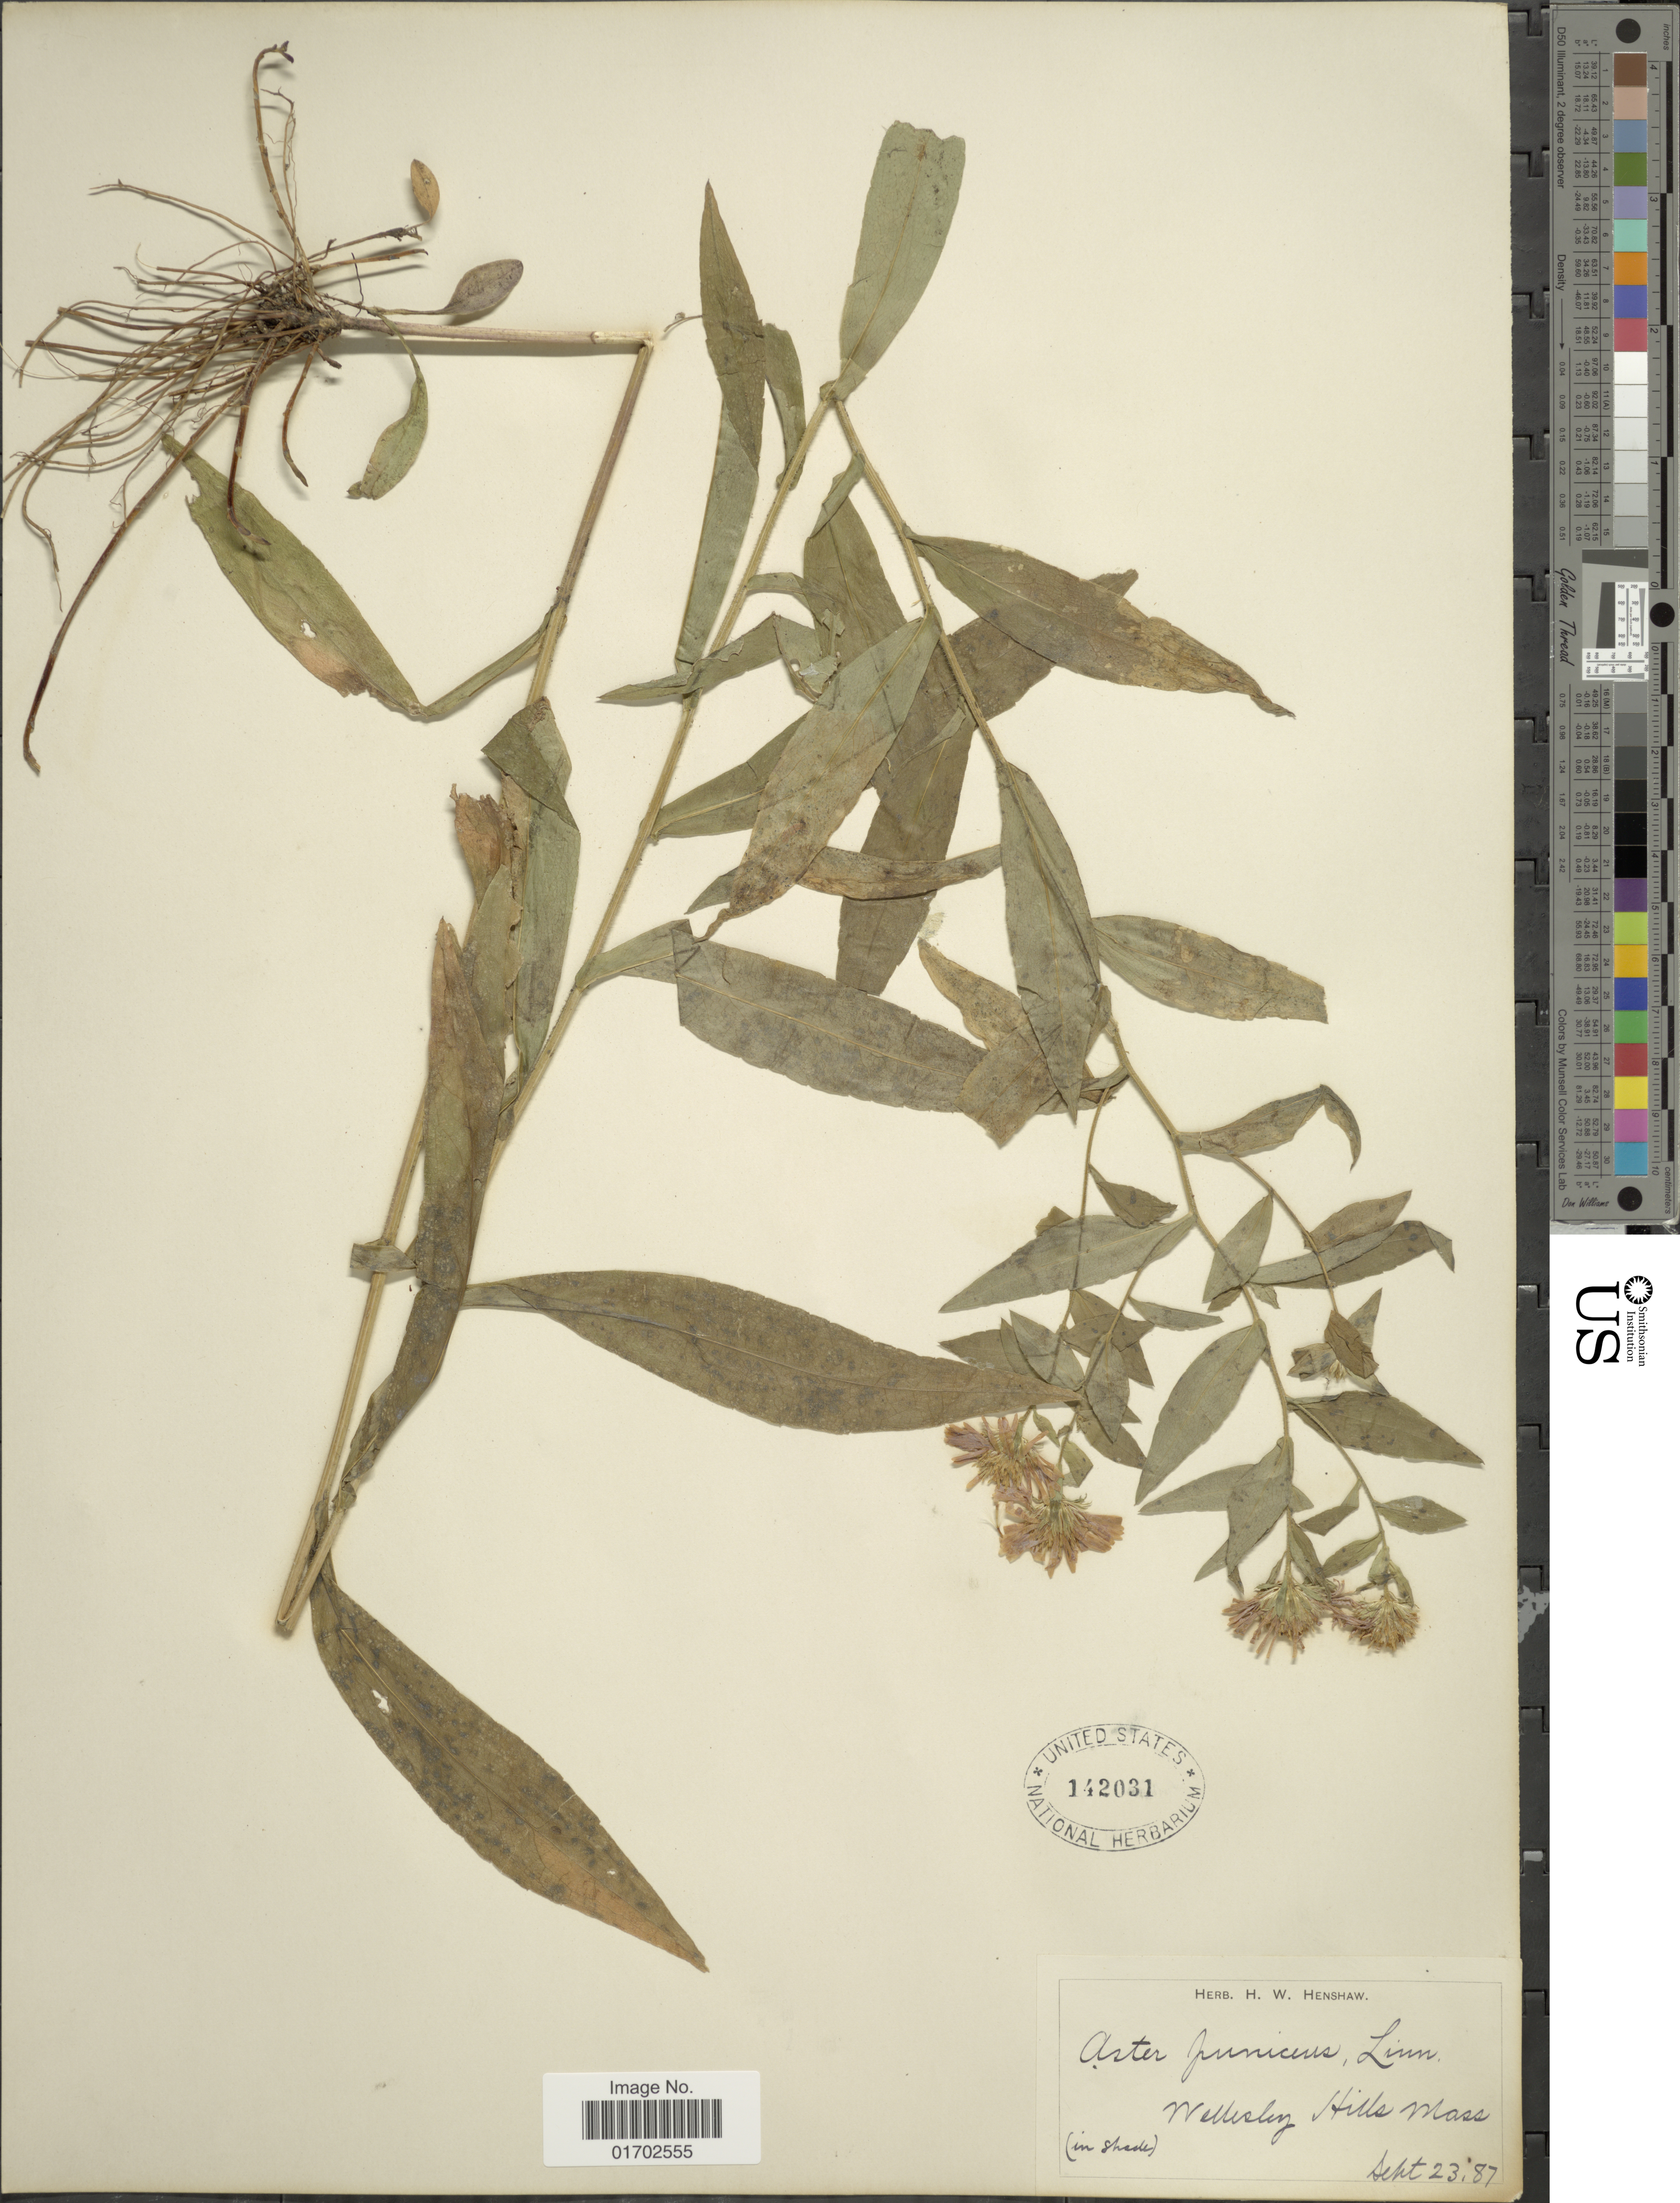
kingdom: Plantae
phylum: Tracheophyta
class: Magnoliopsida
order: Asterales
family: Asteraceae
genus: Symphyotrichum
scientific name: Symphyotrichum puniceum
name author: (L.) Á. Löve & D. Löve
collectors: ex herb. H. W. Henshaw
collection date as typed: Transcribed d/m/y: 23/9/87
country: United States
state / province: Massachusetts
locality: Wellesley Hills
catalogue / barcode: US 142031